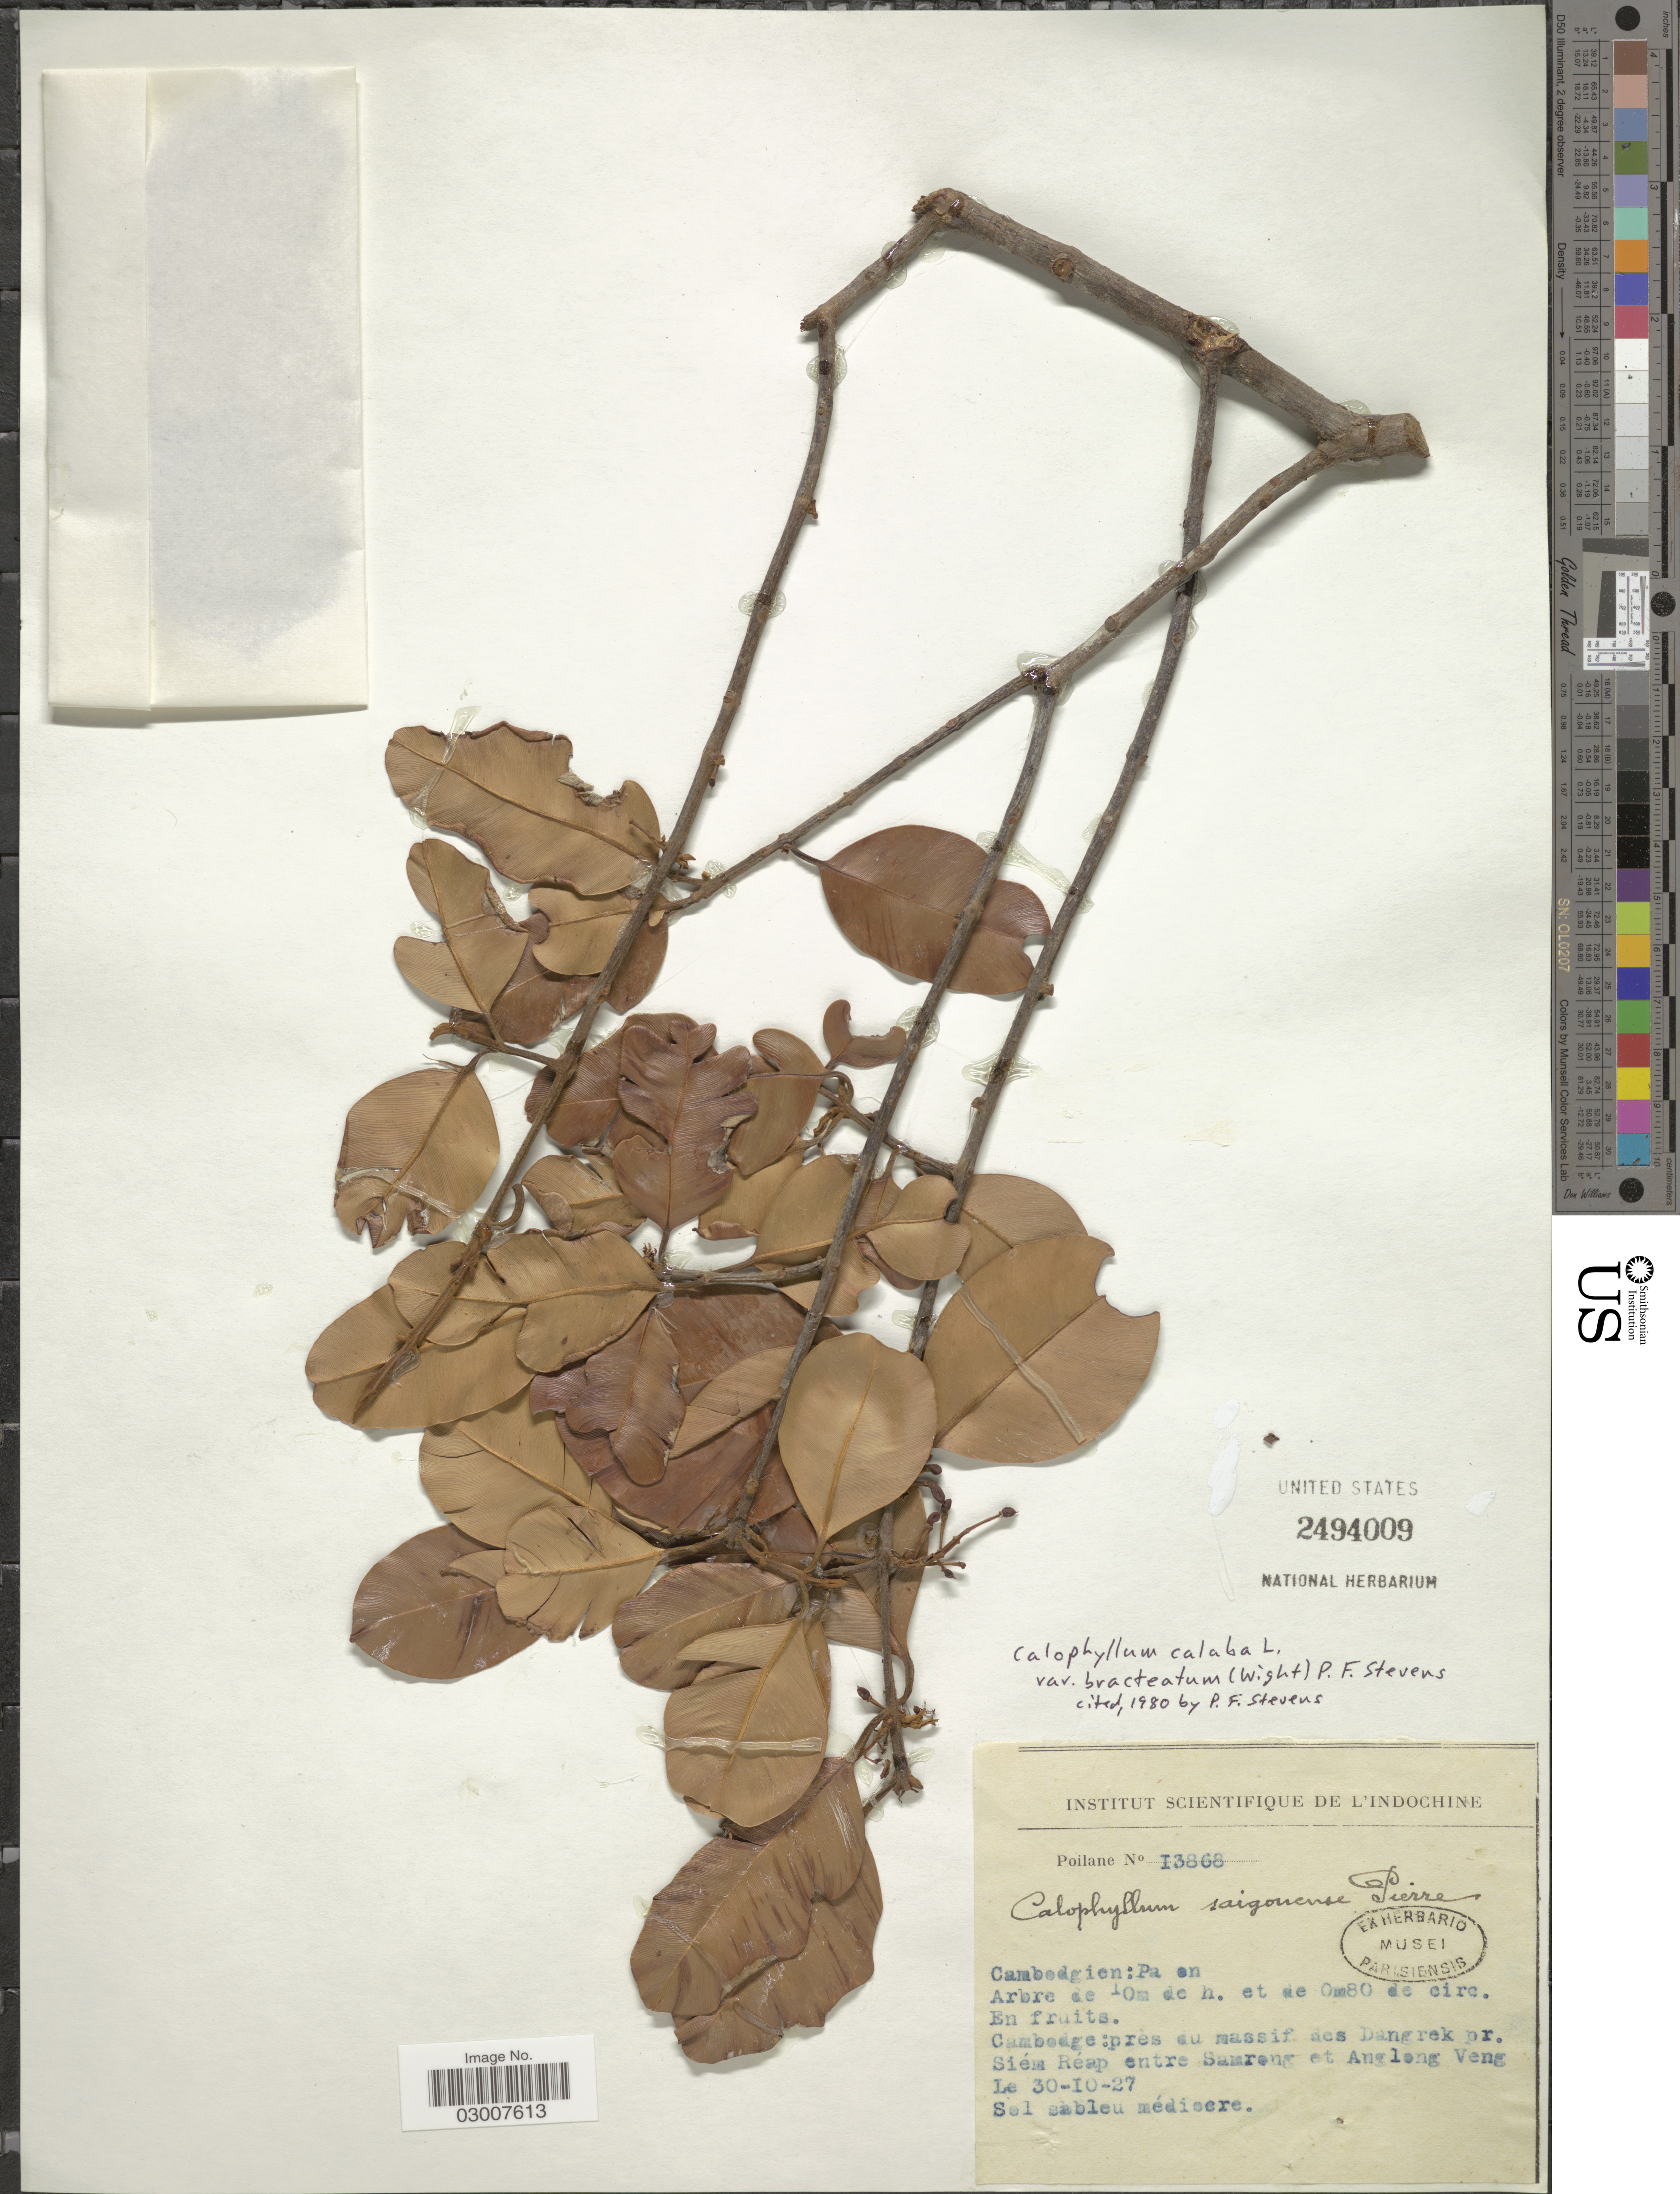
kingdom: Plantae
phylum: Tracheophyta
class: Magnoliopsida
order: Malpighiales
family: Calophyllaceae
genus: Calophyllum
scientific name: Calophyllum calaba var. bracteatum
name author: (Wight) P.F. Stevens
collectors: -. Poilane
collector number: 13868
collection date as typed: Transcribed d/m/y: 30/10/27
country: Cambodia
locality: Cambodge: pres du massif des Dangrek pr. Siém Réap entre Samrong et Anglong Veng Le.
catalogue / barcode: US 2494009